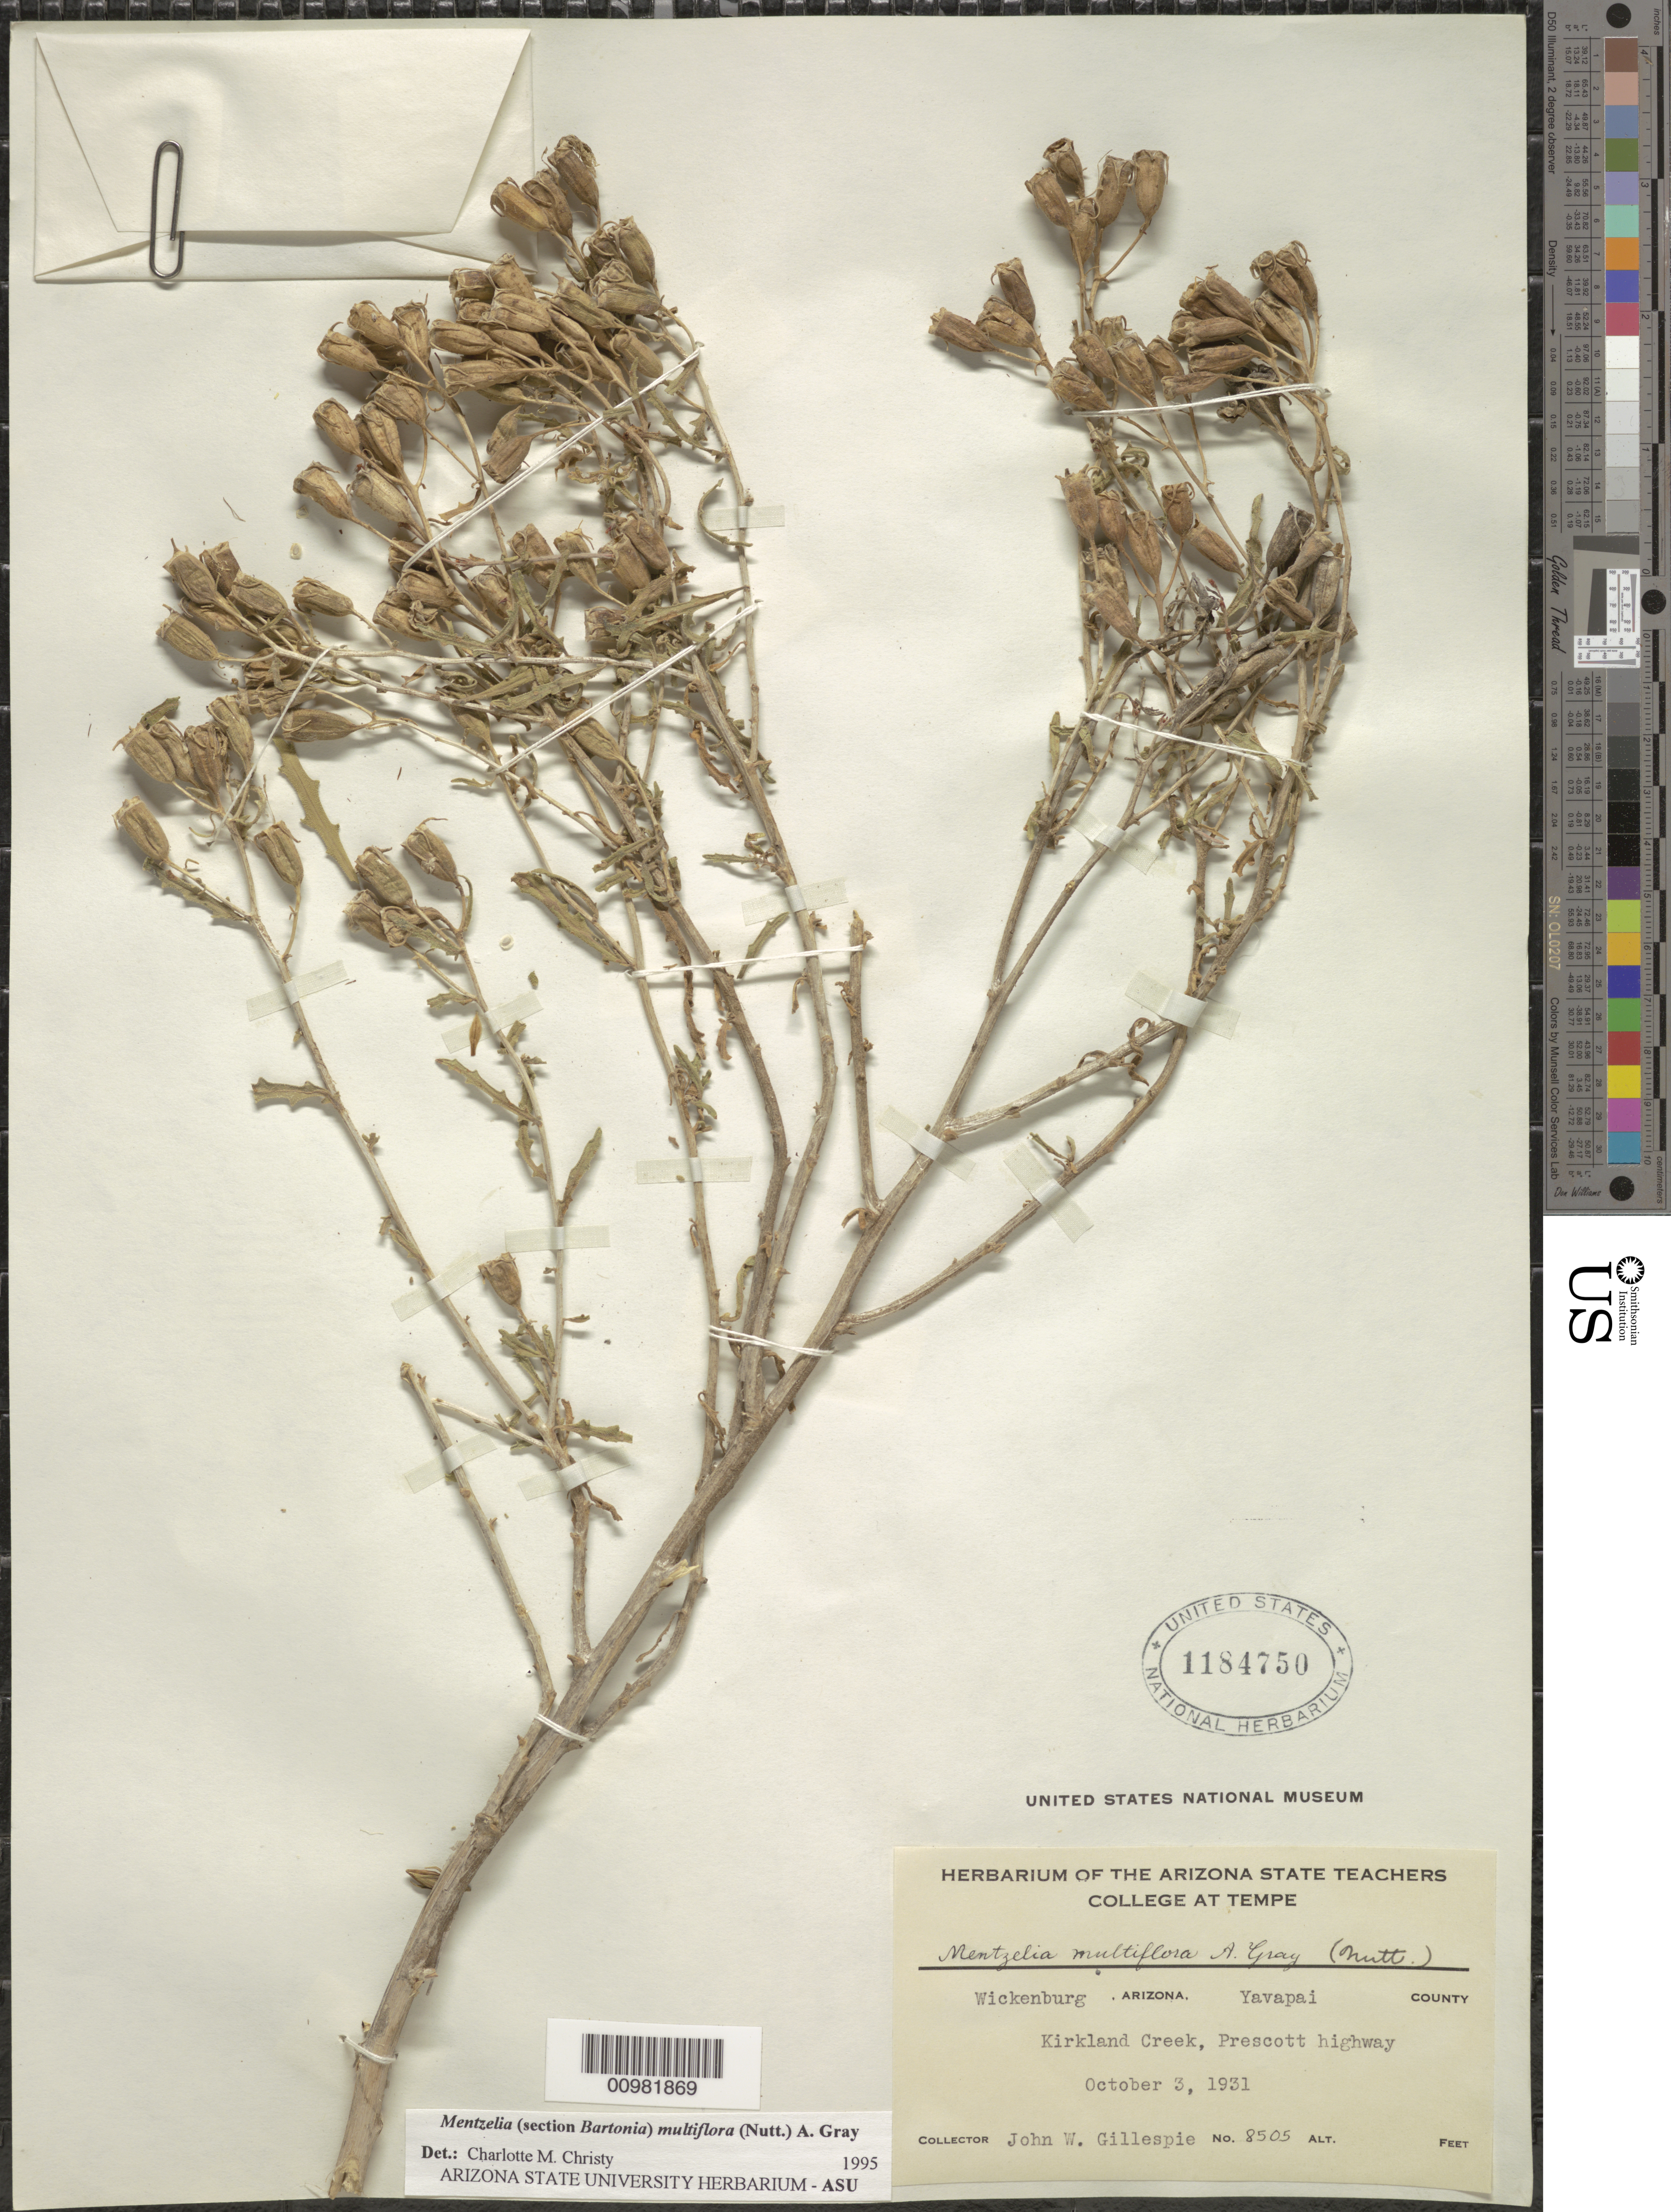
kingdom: Plantae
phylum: Tracheophyta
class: Magnoliopsida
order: Cornales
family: Loasaceae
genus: Mentzelia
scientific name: Mentzelia multiflora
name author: (Nutt.) A. Gray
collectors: J. W. Gillespie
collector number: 8505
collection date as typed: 03 Oct 1931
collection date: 1931-10-03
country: United States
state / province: Arizona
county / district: Yavapai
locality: Wickenburg; Kirkland Creek; Prescott Highway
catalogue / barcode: US 1184750